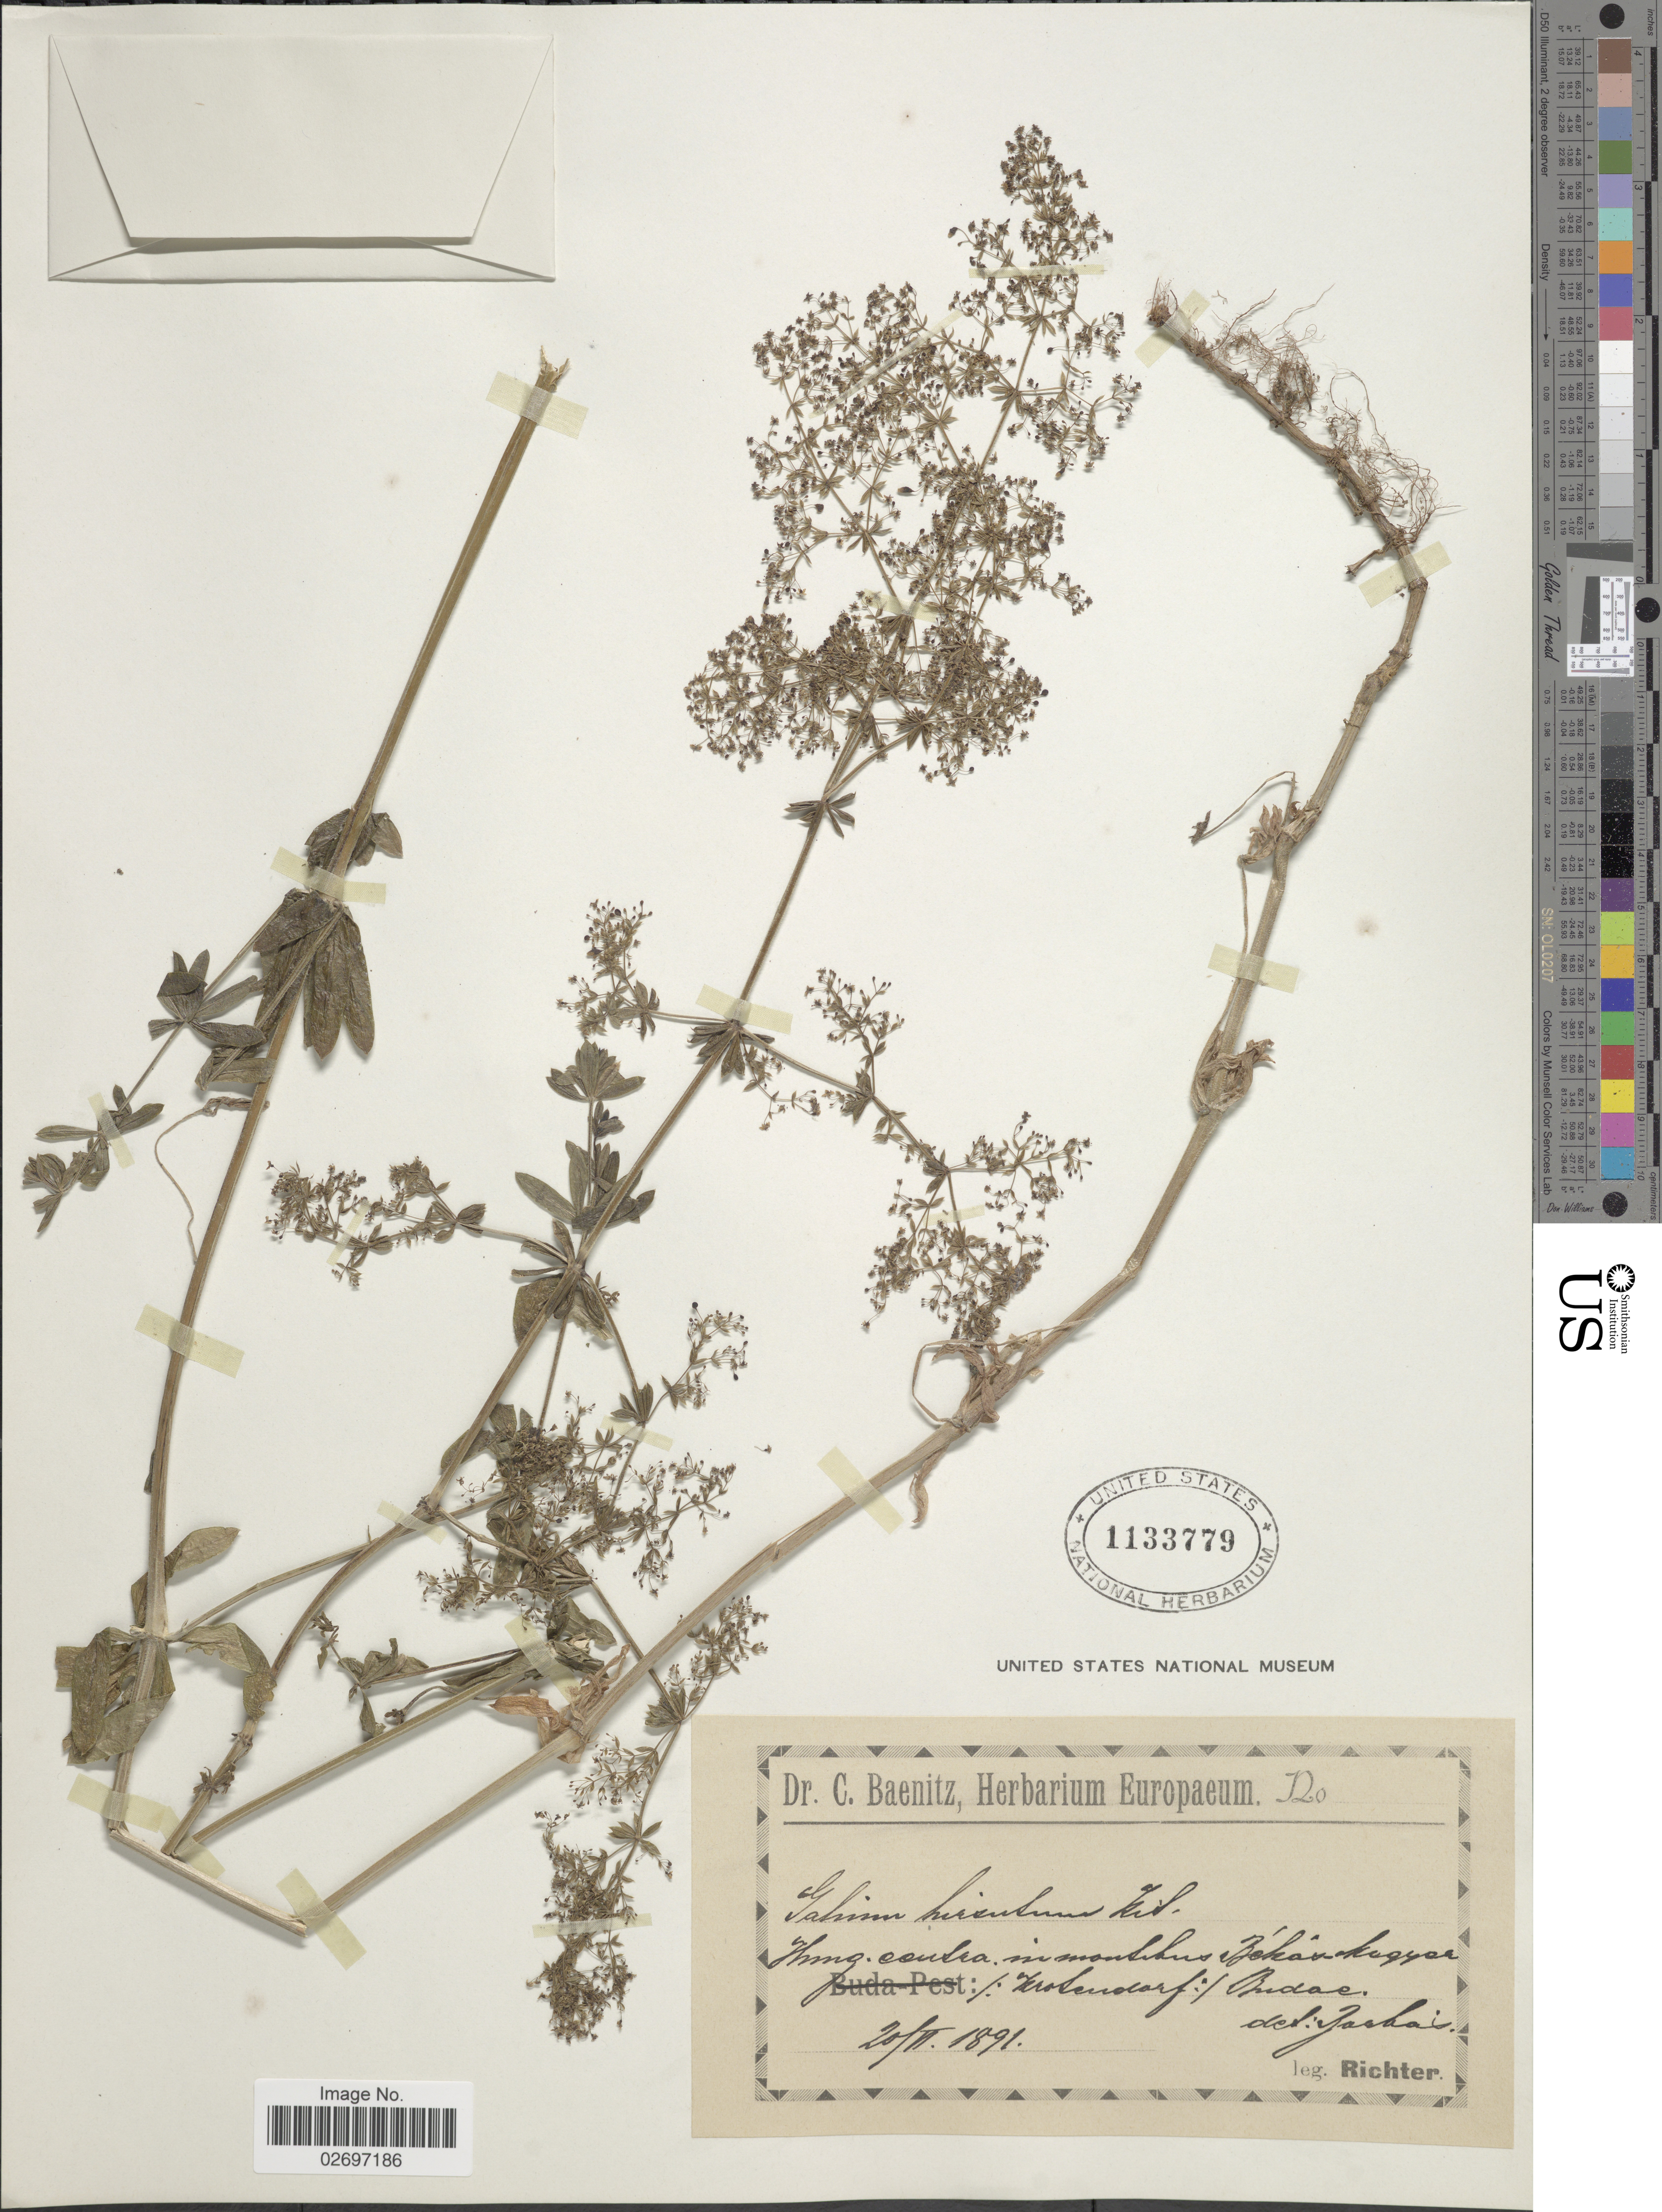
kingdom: Plantae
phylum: Tracheophyta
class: Magnoliopsida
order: Gentianales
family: Rubiaceae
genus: Galium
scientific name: Galium hirsutum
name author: Ruiz & Pav.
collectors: -- Richter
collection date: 1891-06-20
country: Hungary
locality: Hung. centr. in montibus Bohaskagyae Krosendarf: Bundae [interpreted]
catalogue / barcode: US 1133779